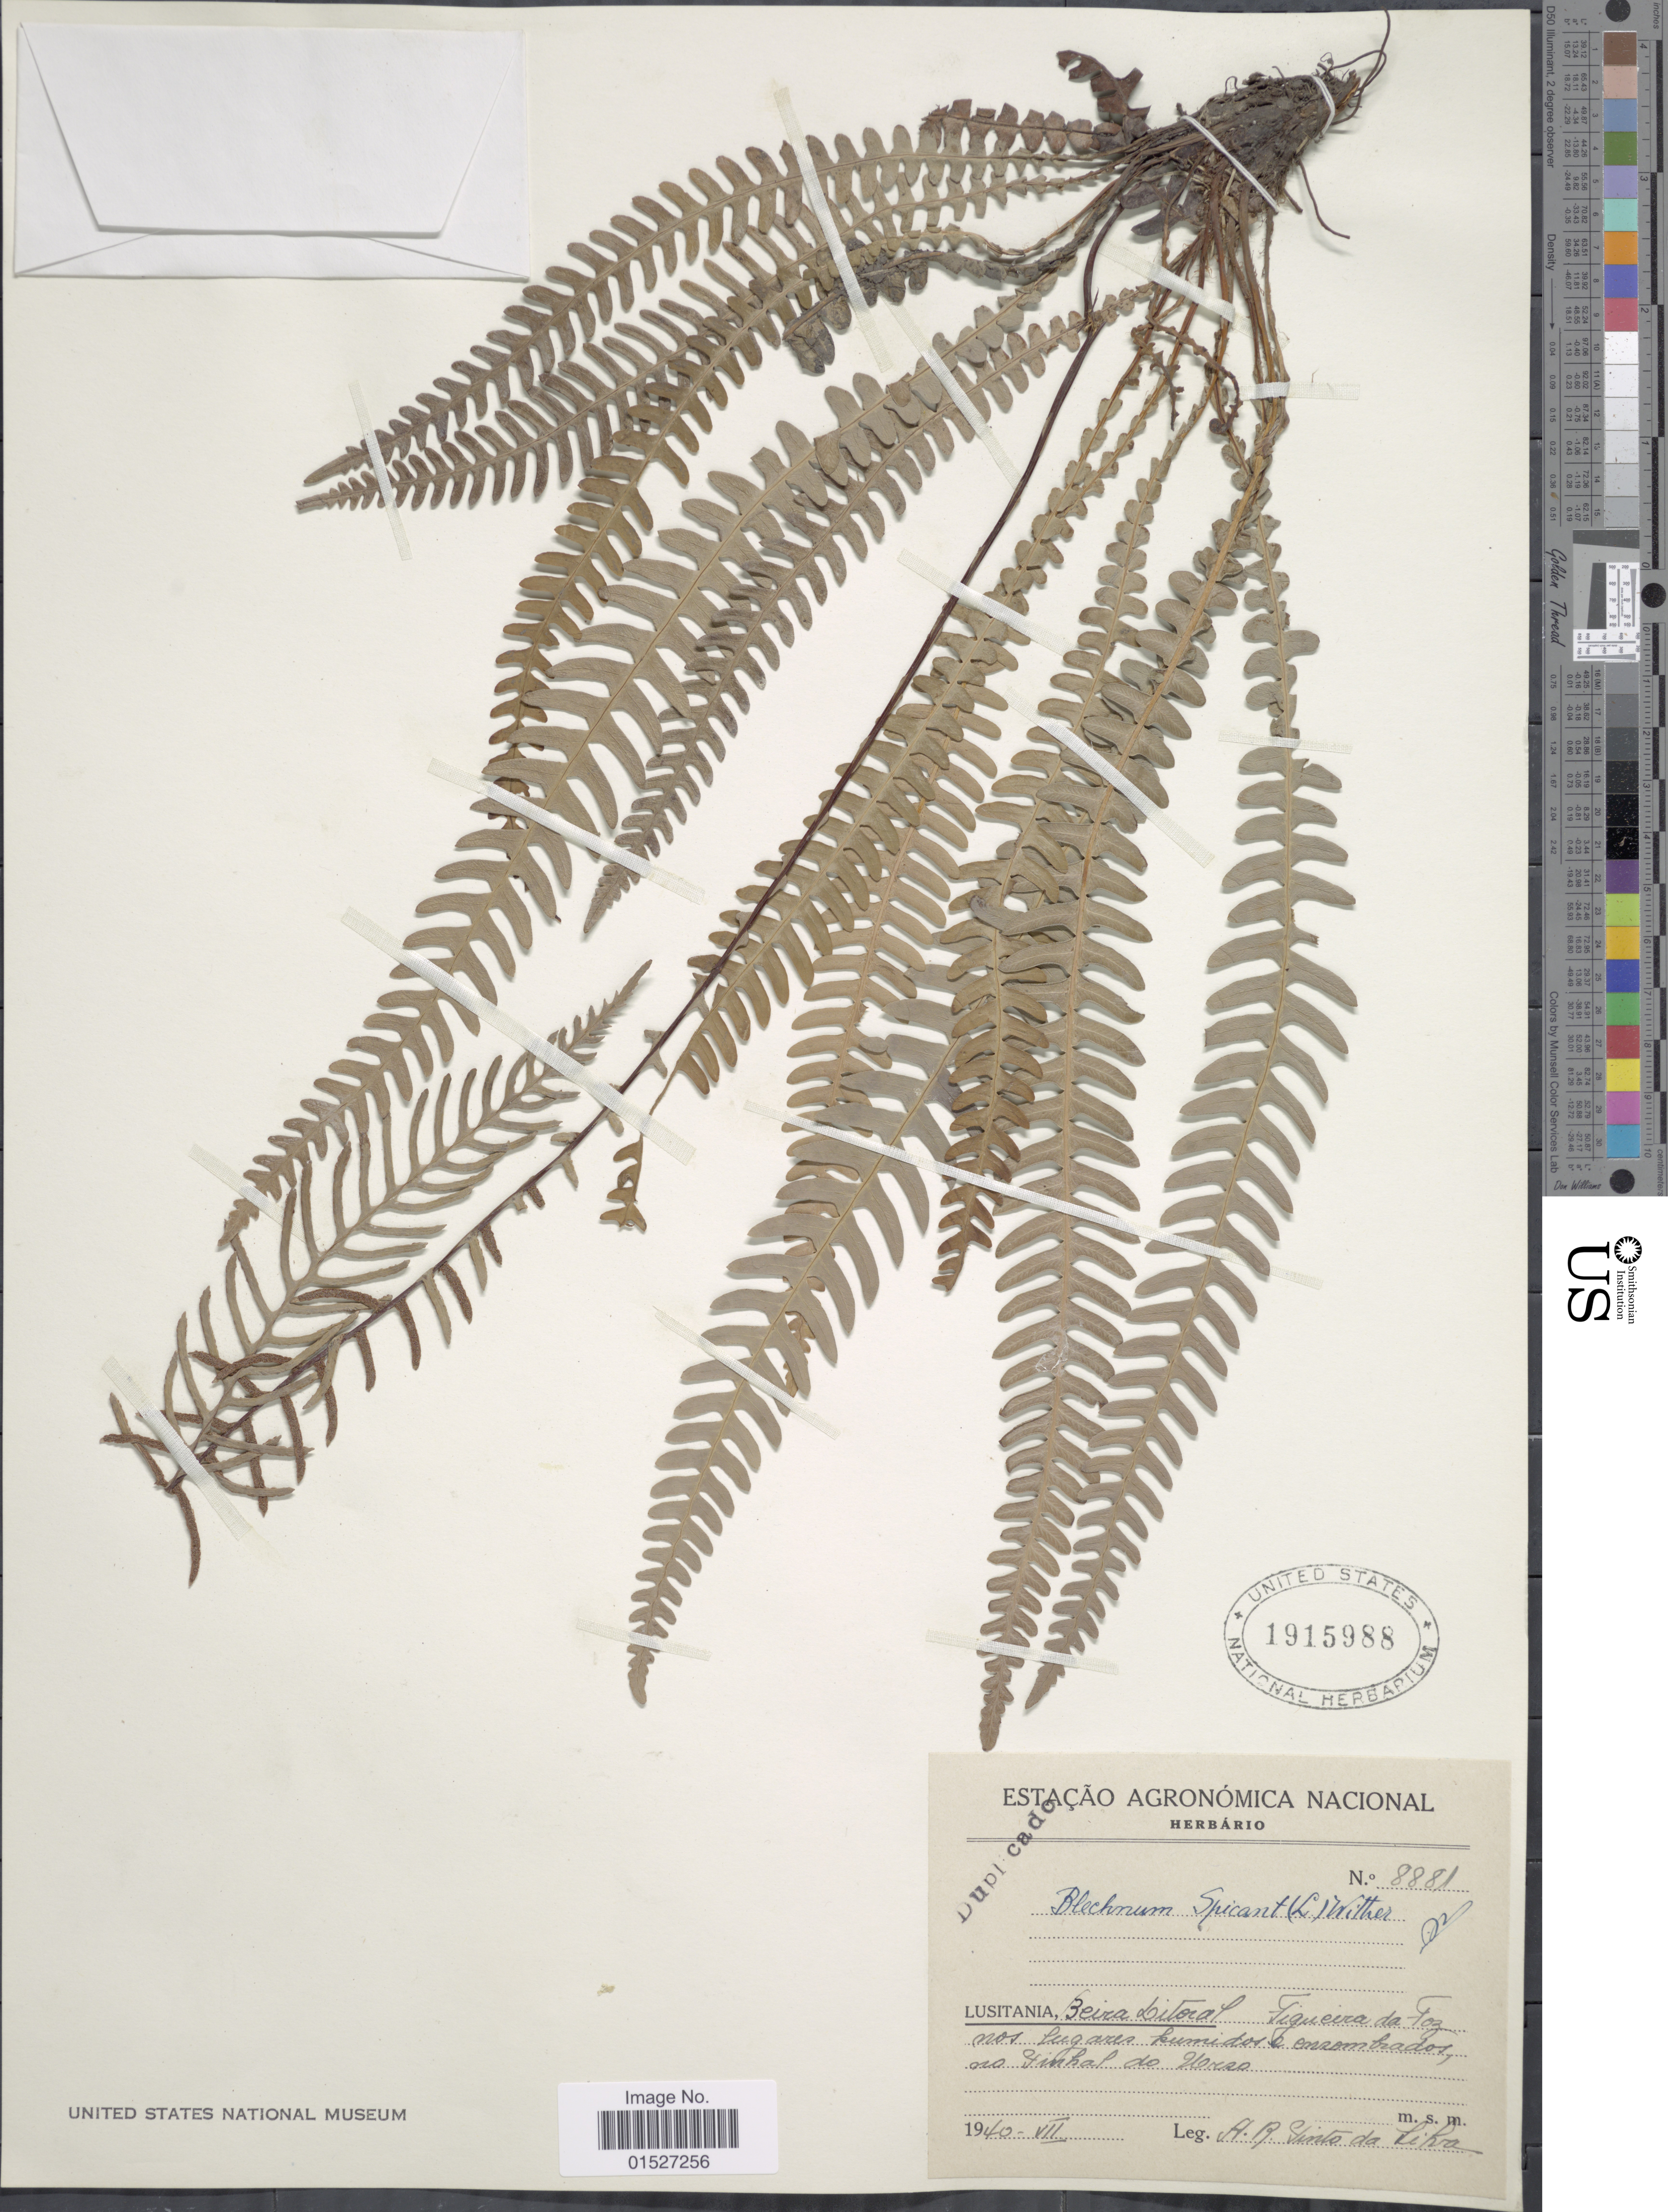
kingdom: Plantae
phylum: Tracheophyta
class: Polypodiopsida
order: Polypodiales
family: Blechnaceae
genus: Blechnum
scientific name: Blechnum spicant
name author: (L.) Sm.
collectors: A. da Liha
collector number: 8881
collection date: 1940-07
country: Portugal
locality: Lusitania, Beir Litoral Figueira da Foz nos lugares humidos onzombrados, on Yinhal do Uras. [interpreted]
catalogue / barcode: US 1915988